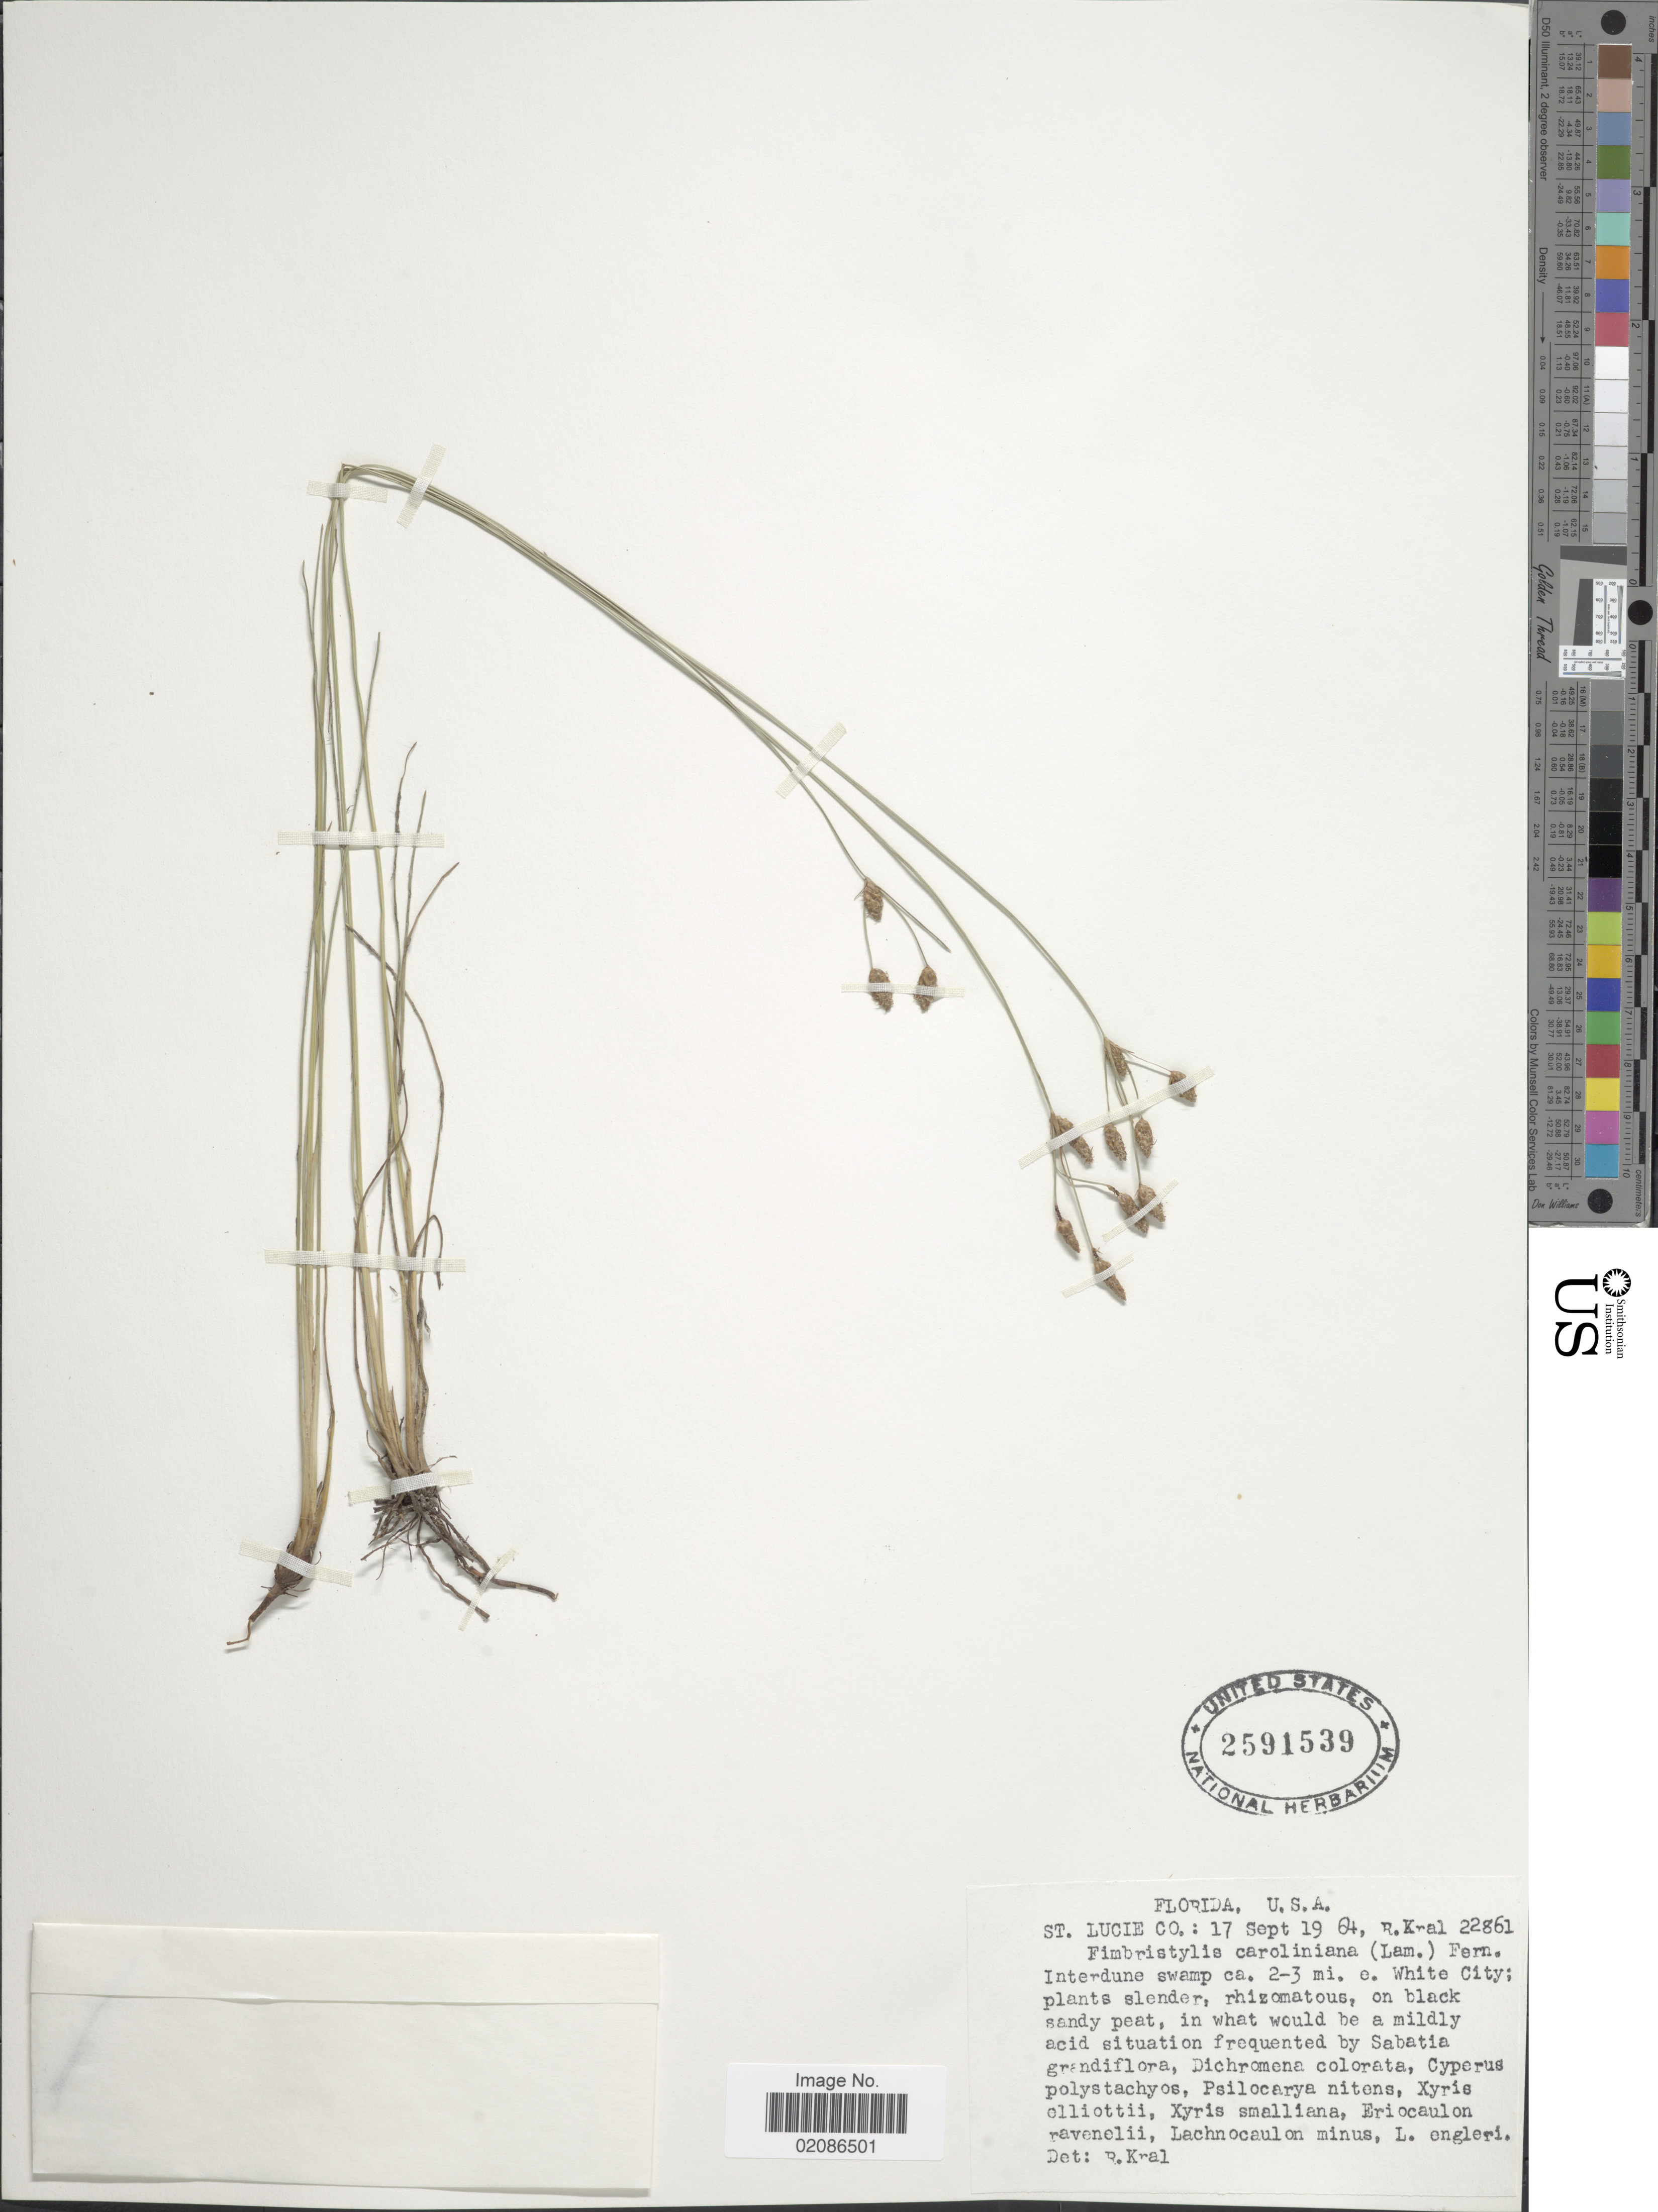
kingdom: Plantae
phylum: Tracheophyta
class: Liliopsida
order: Poales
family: Cyperaceae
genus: Fimbristylis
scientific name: Fimbristylis caroliniana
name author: (Lam.) Fernald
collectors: R. Kral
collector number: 22861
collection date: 1964-09-17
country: United States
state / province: Florida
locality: St Lucie Co, Interdune swamp ca. 2-3 mi e White City;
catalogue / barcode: US 2591539